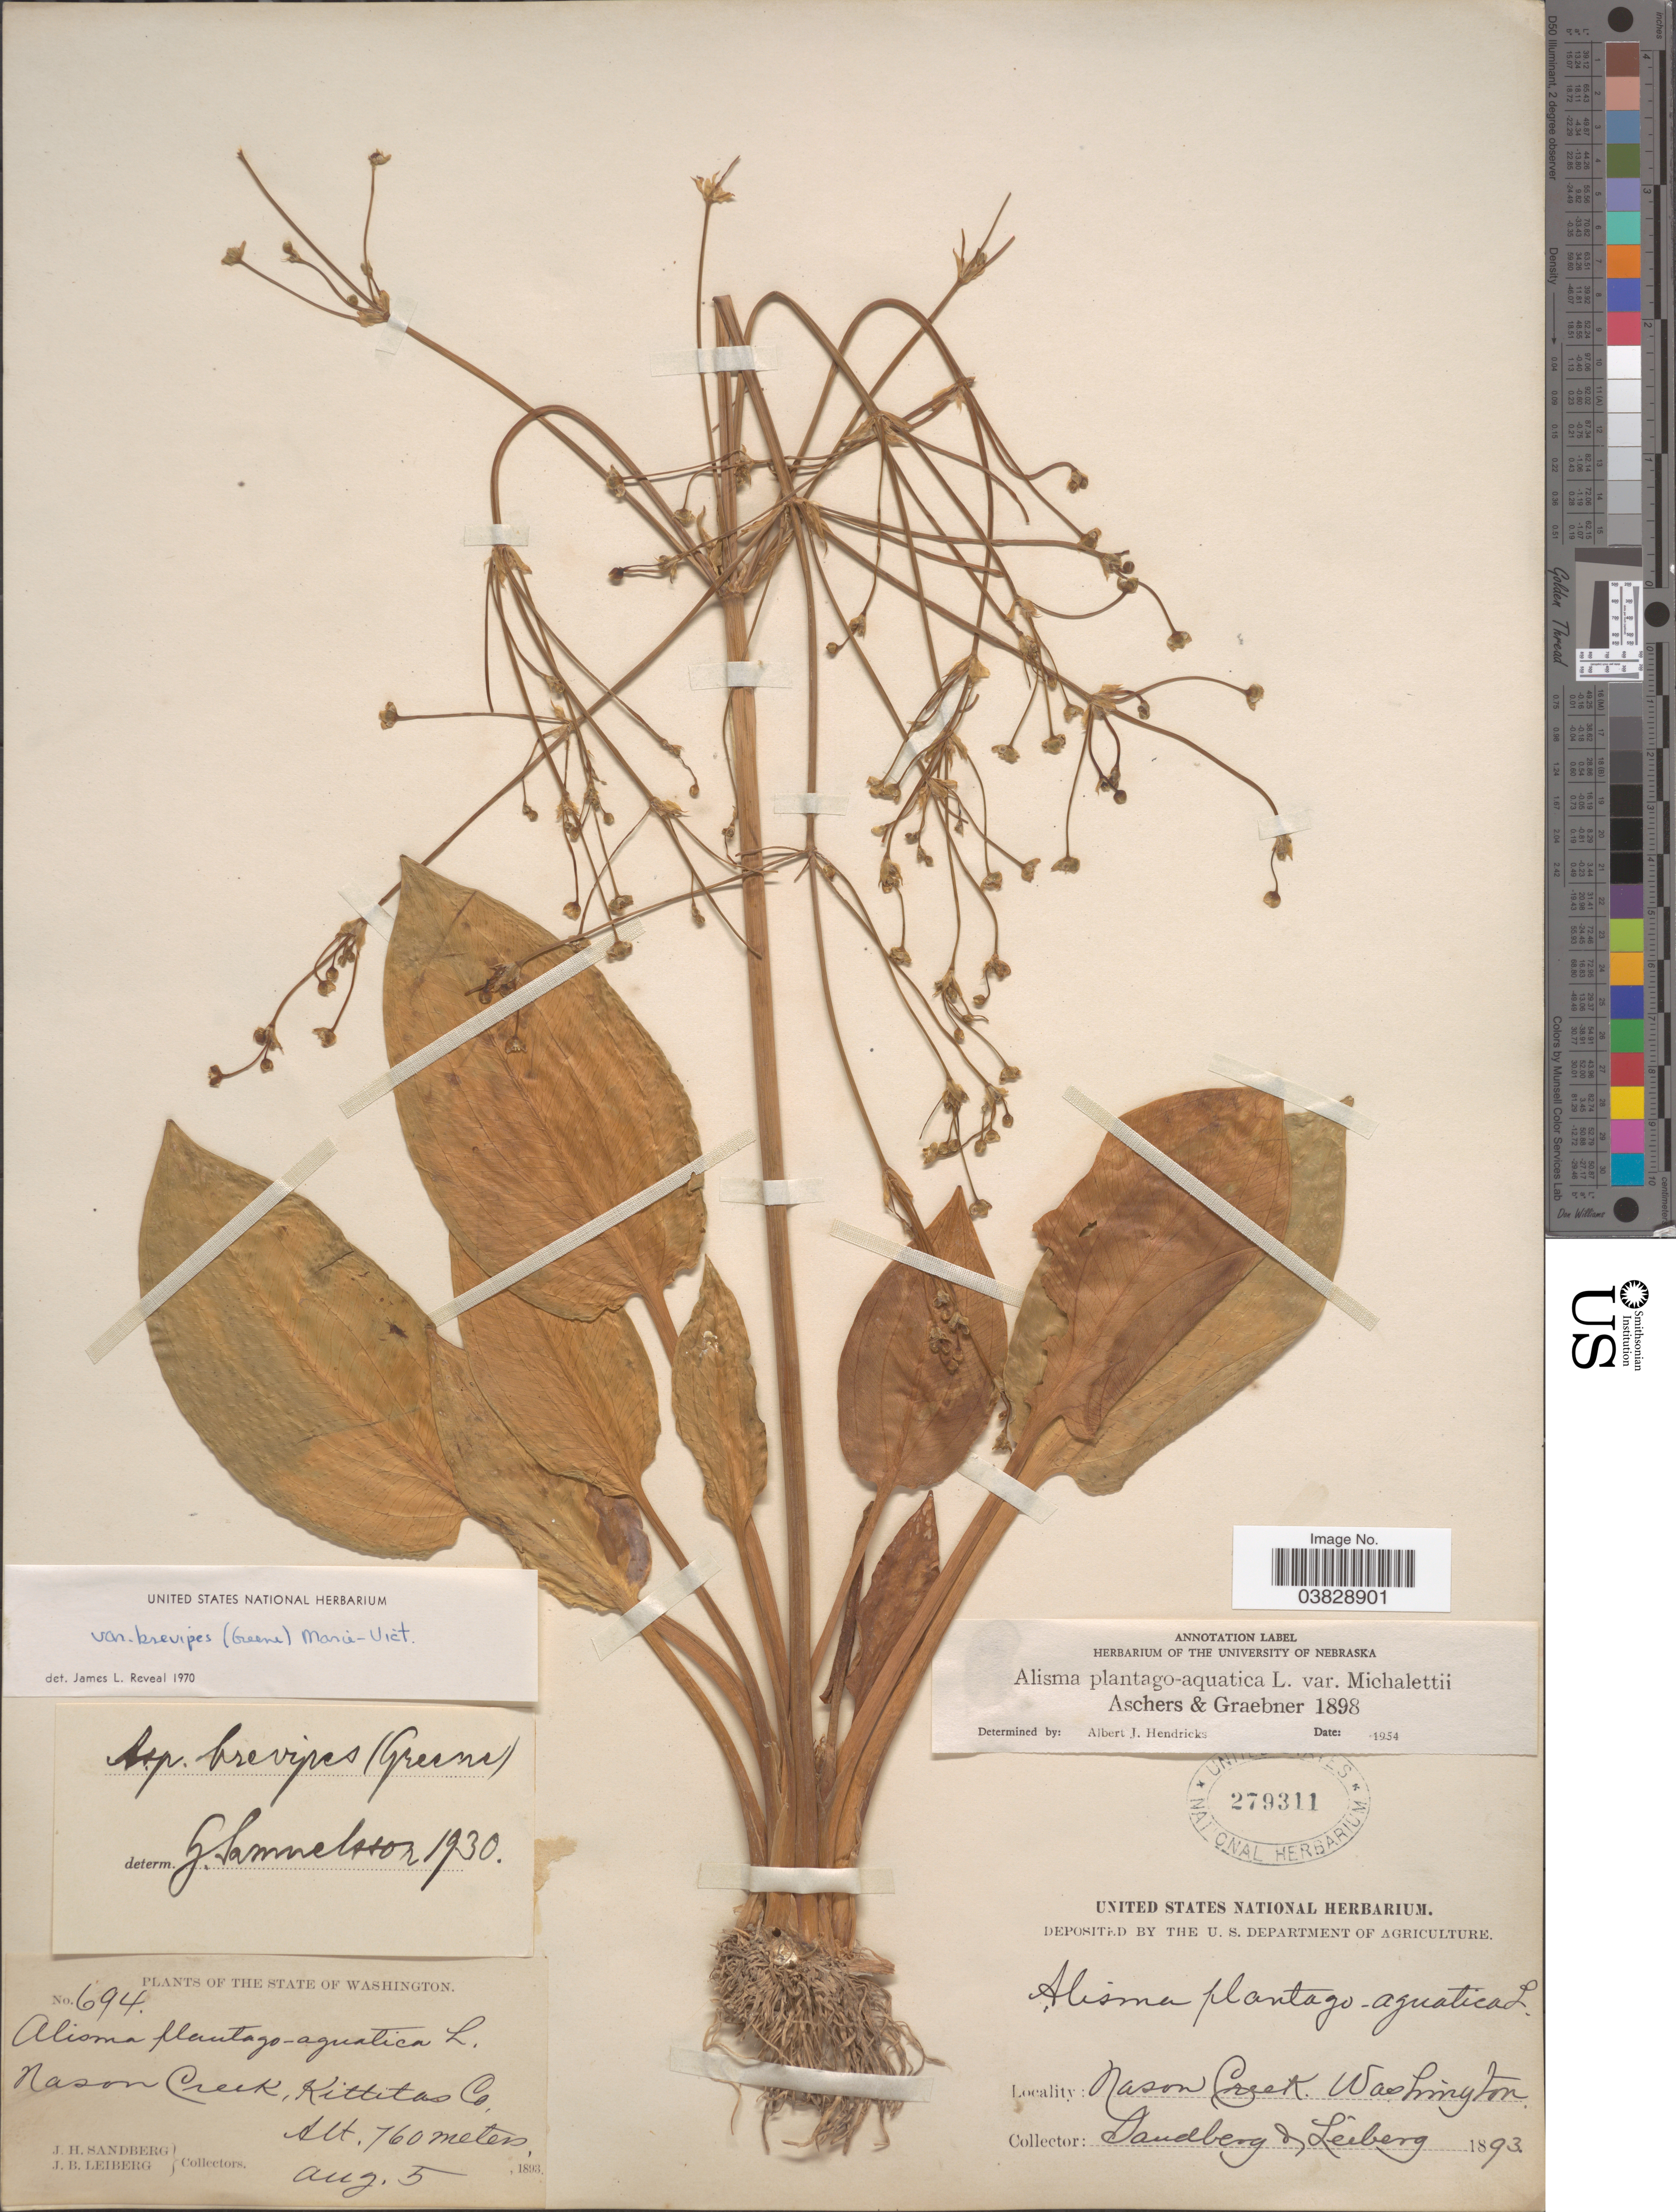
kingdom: Plantae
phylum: Tracheophyta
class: Liliopsida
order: Alismatales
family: Alismataceae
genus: Alisma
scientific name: Alisma plantago-aquatica var. brevipes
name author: (Greene) Vict.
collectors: J. H. Sandberg & J. B. Leiberg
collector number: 694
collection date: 1893-08-05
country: United States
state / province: Washington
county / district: Kittitas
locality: Nason Creek, Kittitas Co.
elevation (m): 760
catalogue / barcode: US 279311